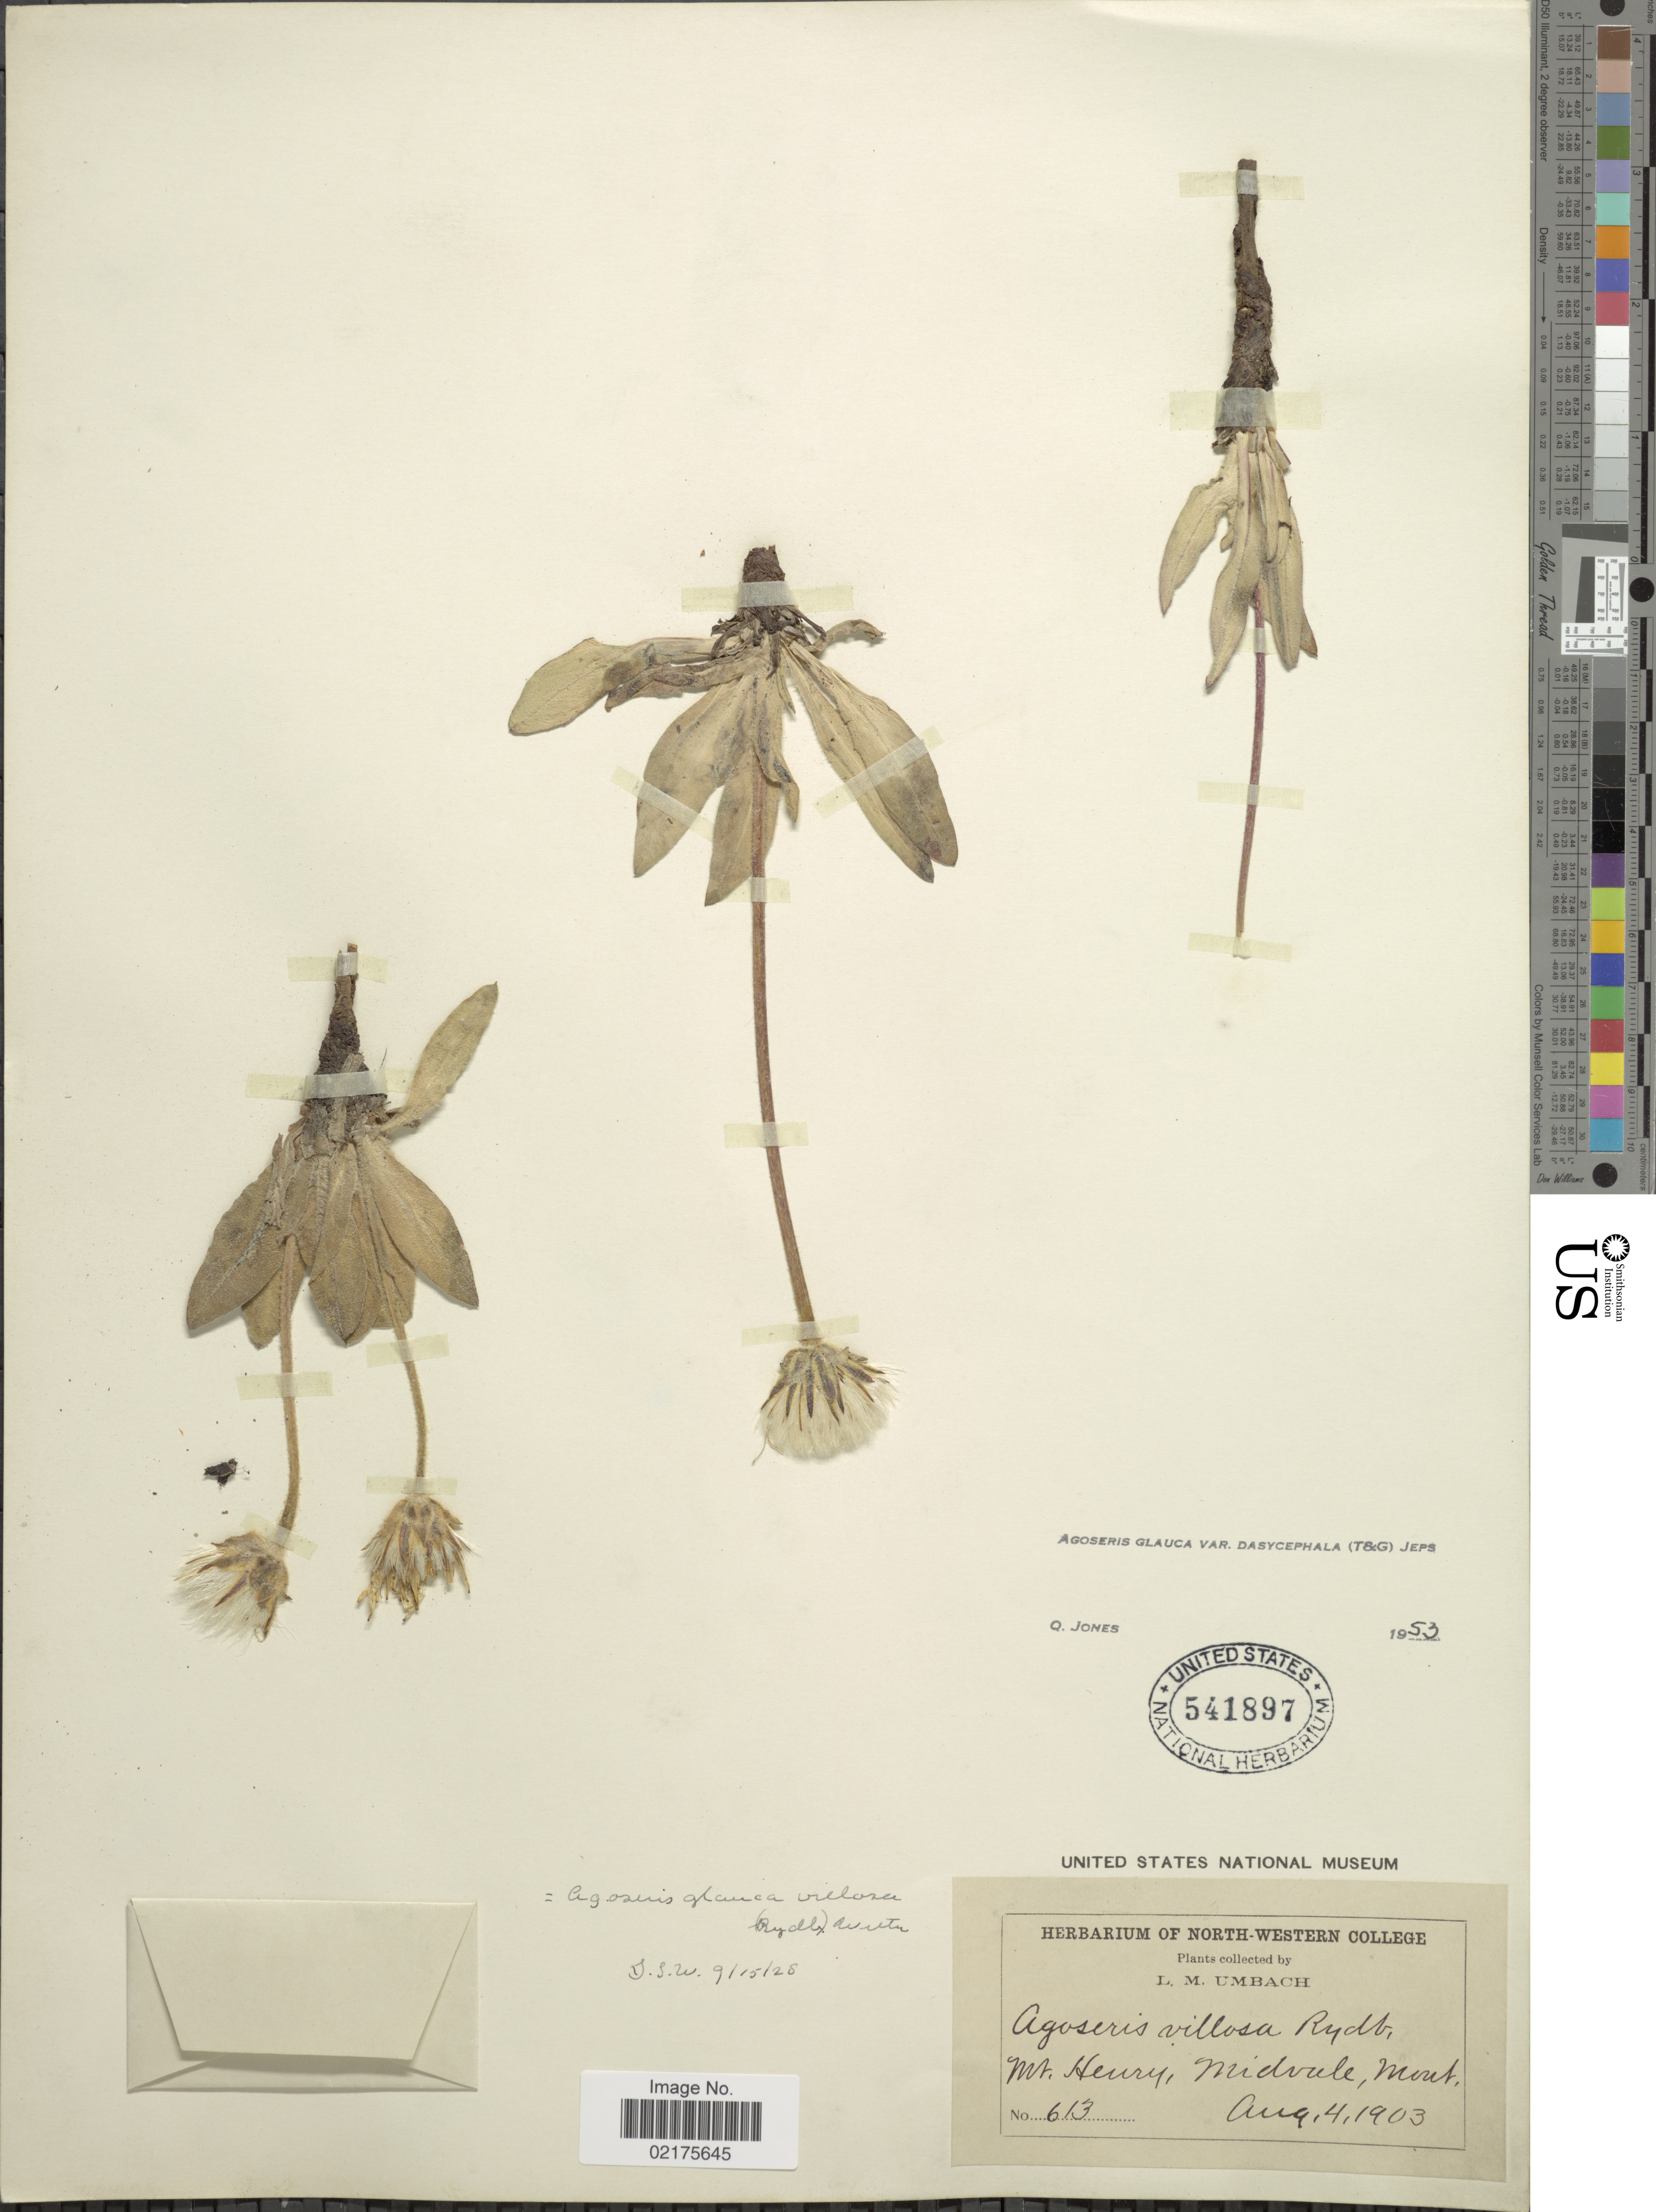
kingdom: Plantae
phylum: Tracheophyta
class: Magnoliopsida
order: Asterales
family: Asteraceae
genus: Agoseris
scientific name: Agoseris glauca var. dasycephala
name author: (Torr. & A. Gray) Jeps.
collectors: L. M. Umbach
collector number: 613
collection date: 1903-09-04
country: United States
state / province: Montana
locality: Mt. Henry, Midvale, Mont.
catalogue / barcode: US 541897